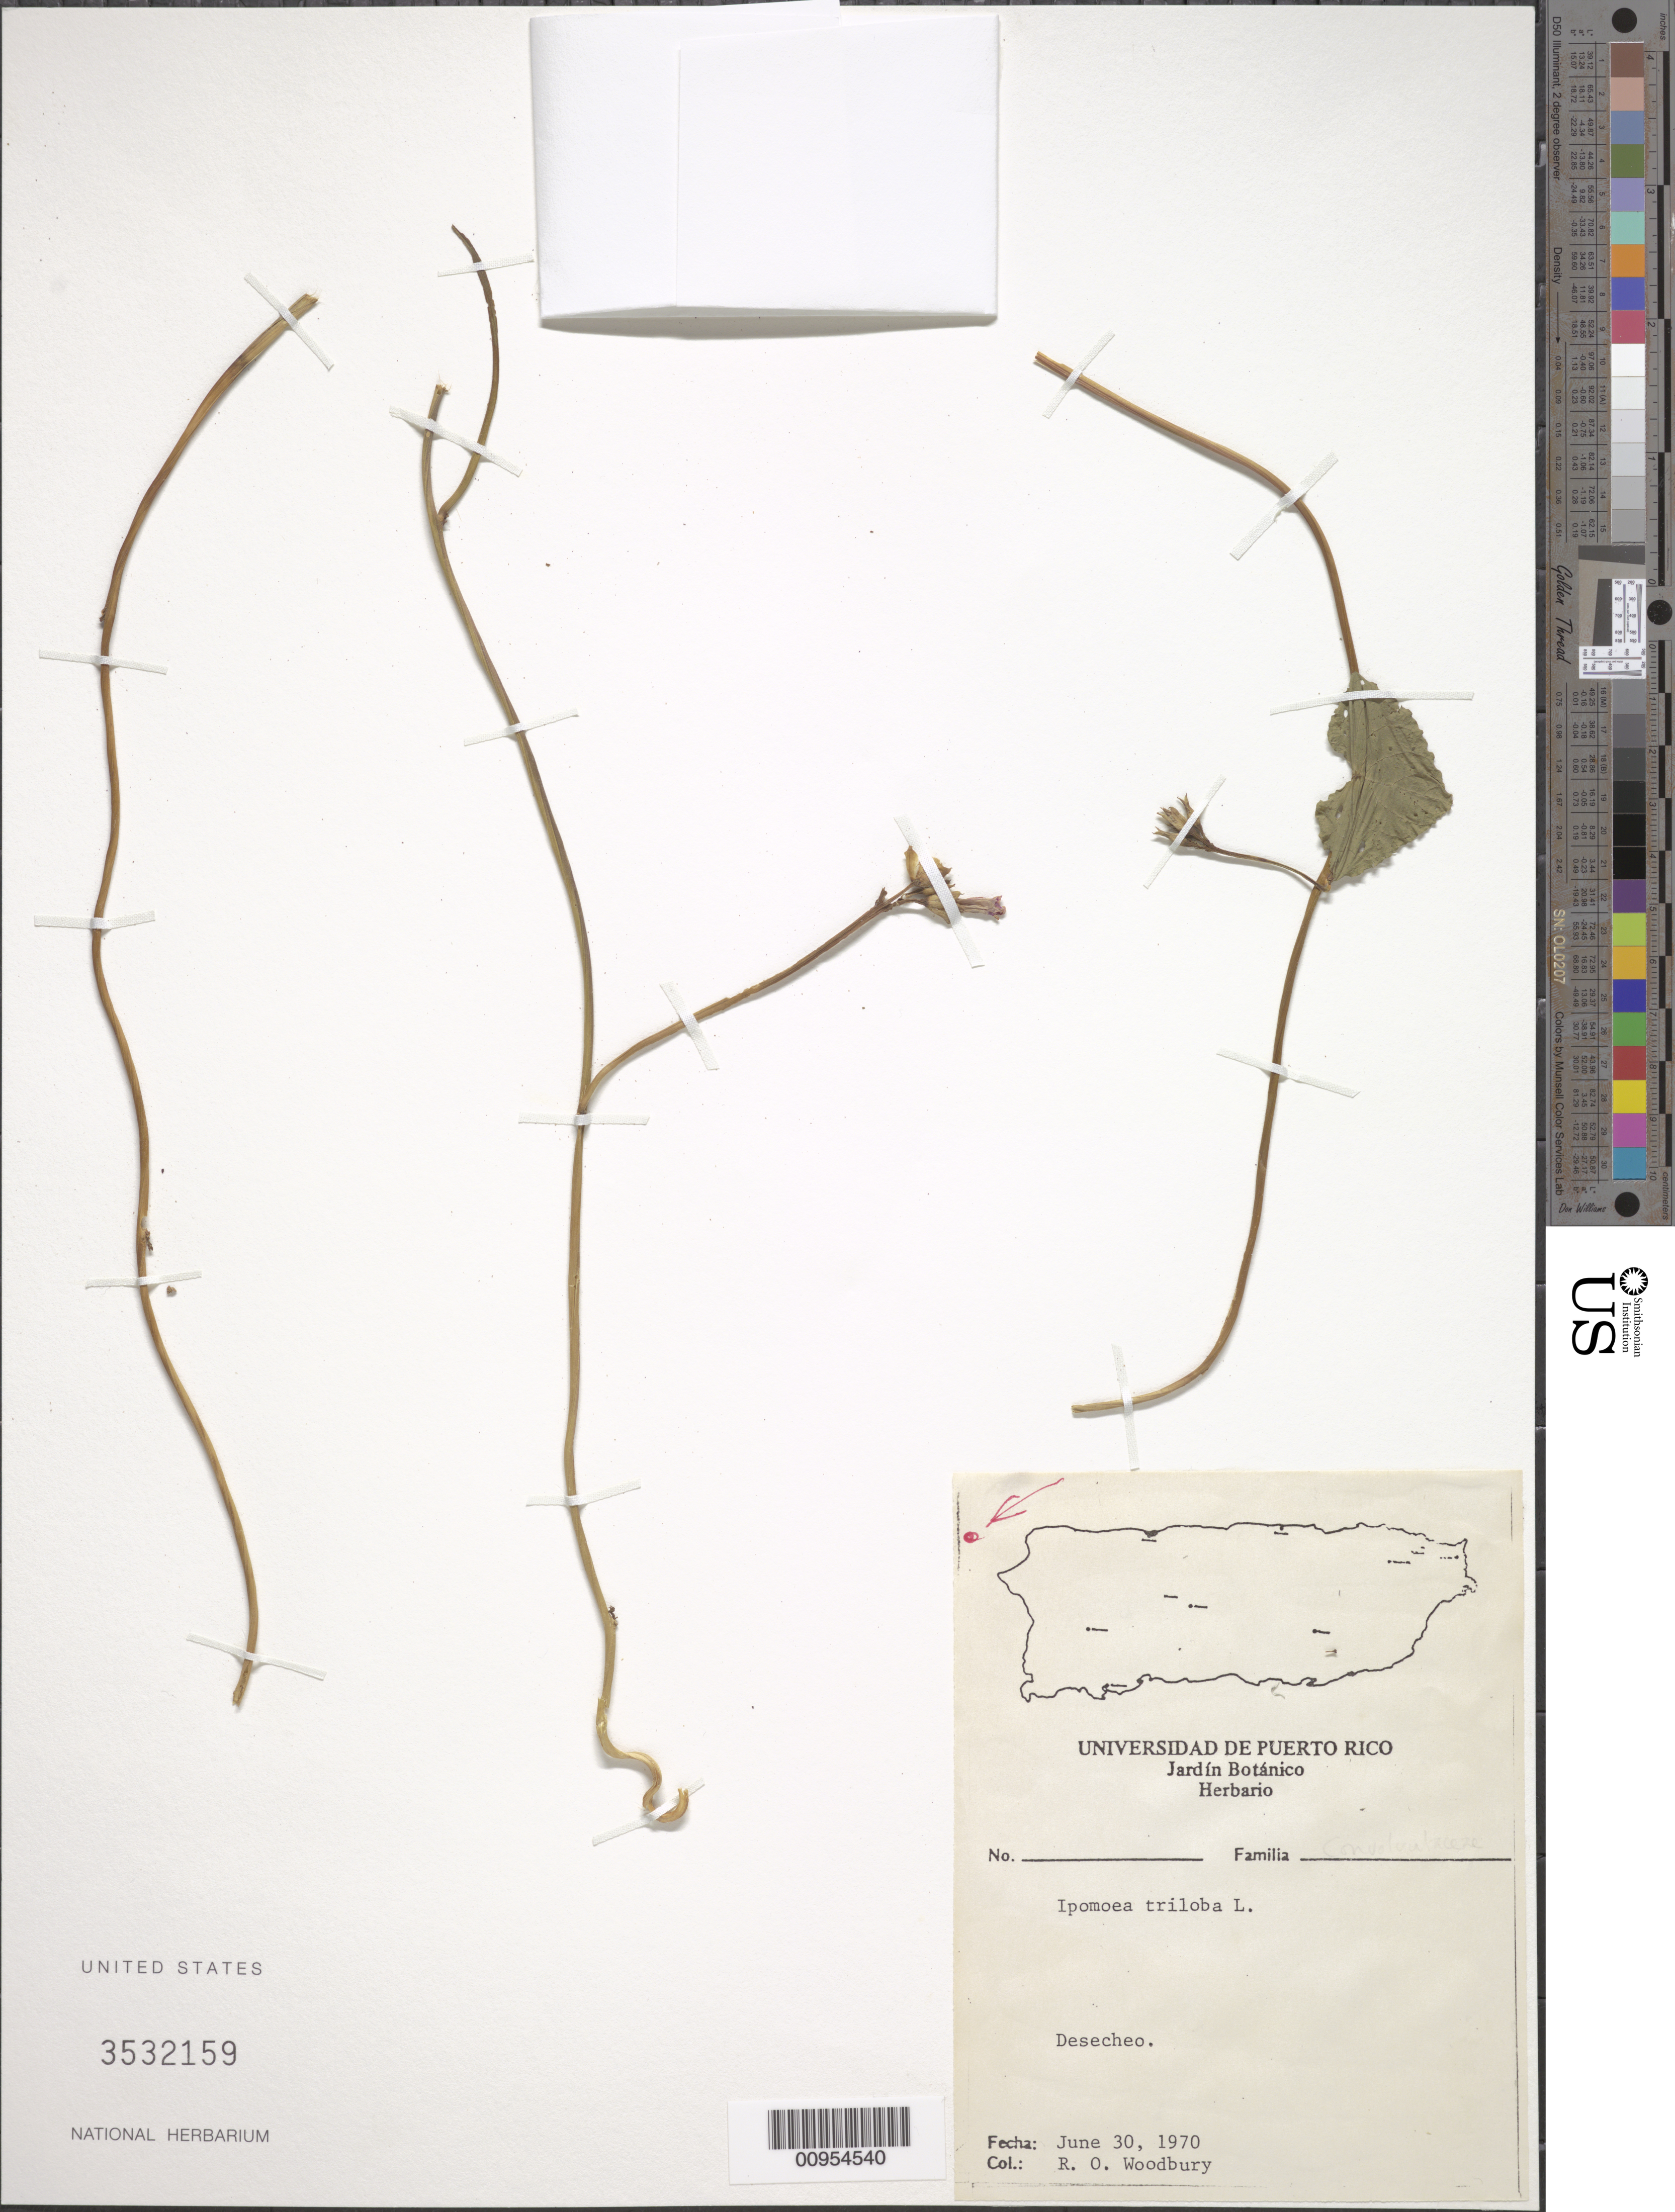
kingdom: Plantae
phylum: Tracheophyta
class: Magnoliopsida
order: Solanales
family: Convolvulaceae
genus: Ipomoea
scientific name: Ipomoea triloba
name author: L.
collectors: R. O. Woodbury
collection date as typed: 30 Jun 1970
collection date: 1970-06-30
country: Puerto Rico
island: Desecheo Island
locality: Desecheo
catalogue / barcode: US 3532159